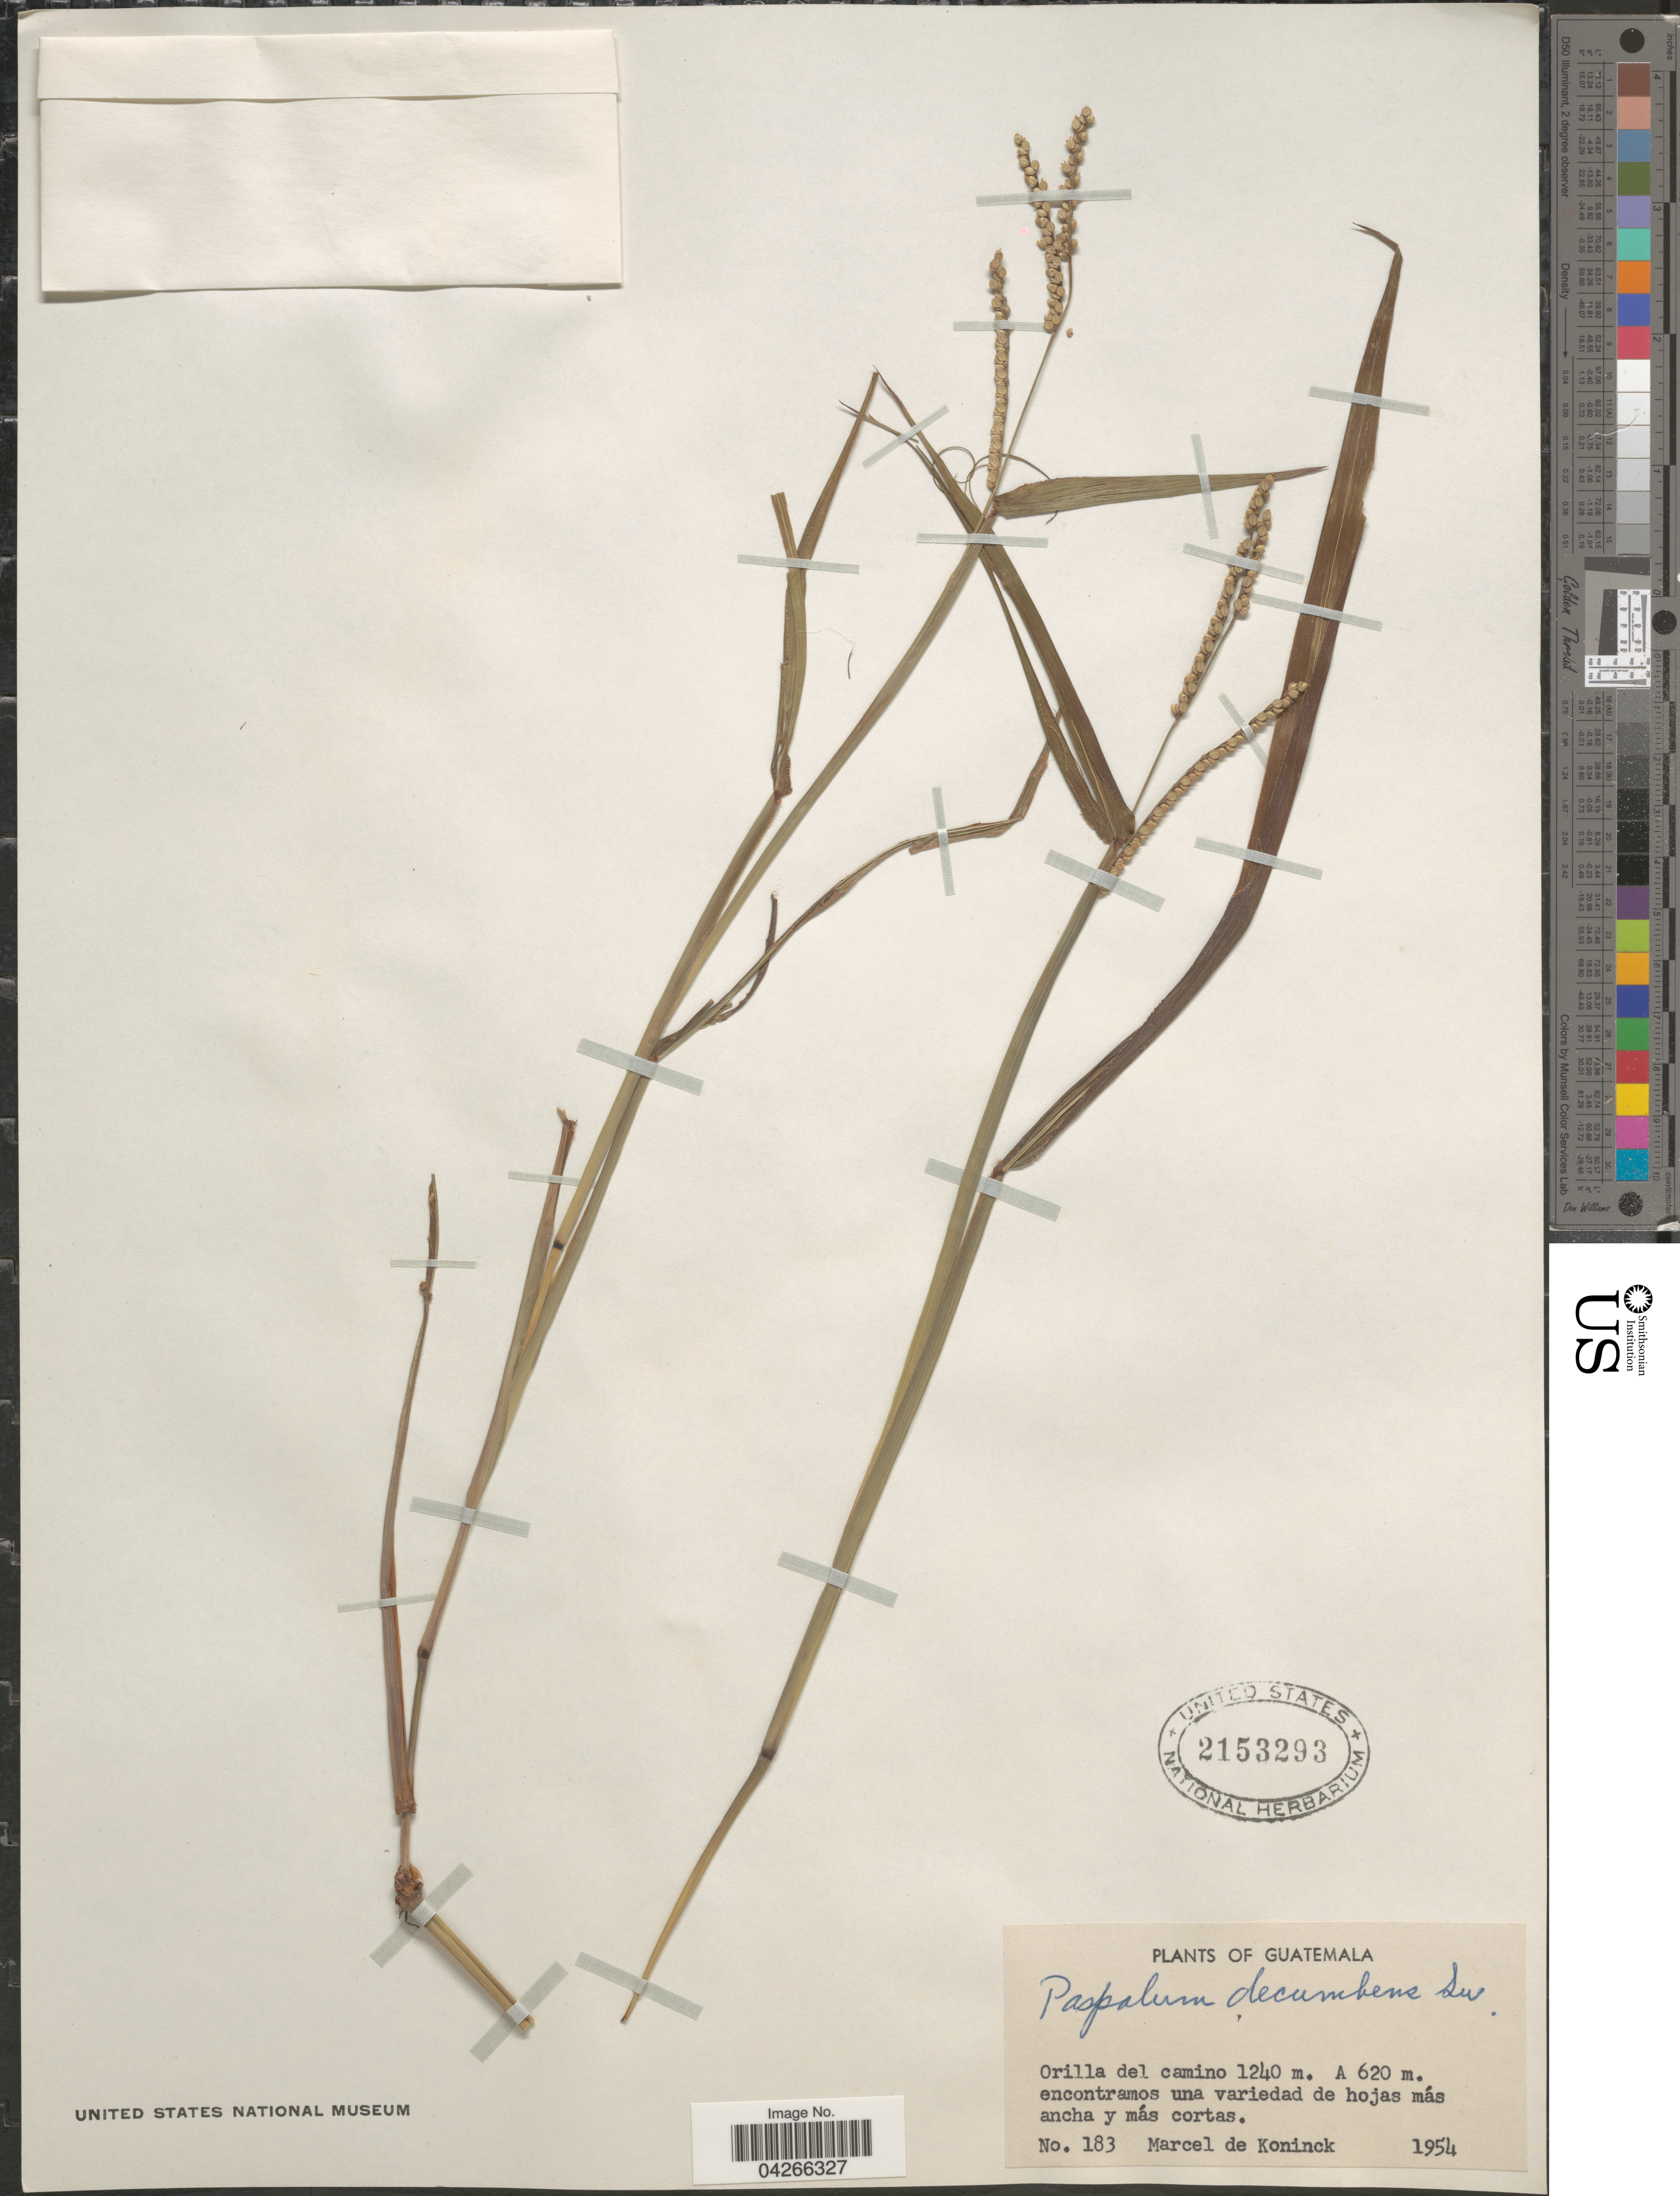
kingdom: Plantae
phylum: Tracheophyta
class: Liliopsida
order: Poales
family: Poaceae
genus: Paspalum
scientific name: Paspalum decumbens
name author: Sw.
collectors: M. Koninck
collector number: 183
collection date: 1954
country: Guatemala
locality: Orilla del camino 1240 m. Encontramos una variedad de hojas más ancha y más cortas.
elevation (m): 620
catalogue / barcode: US 2153293